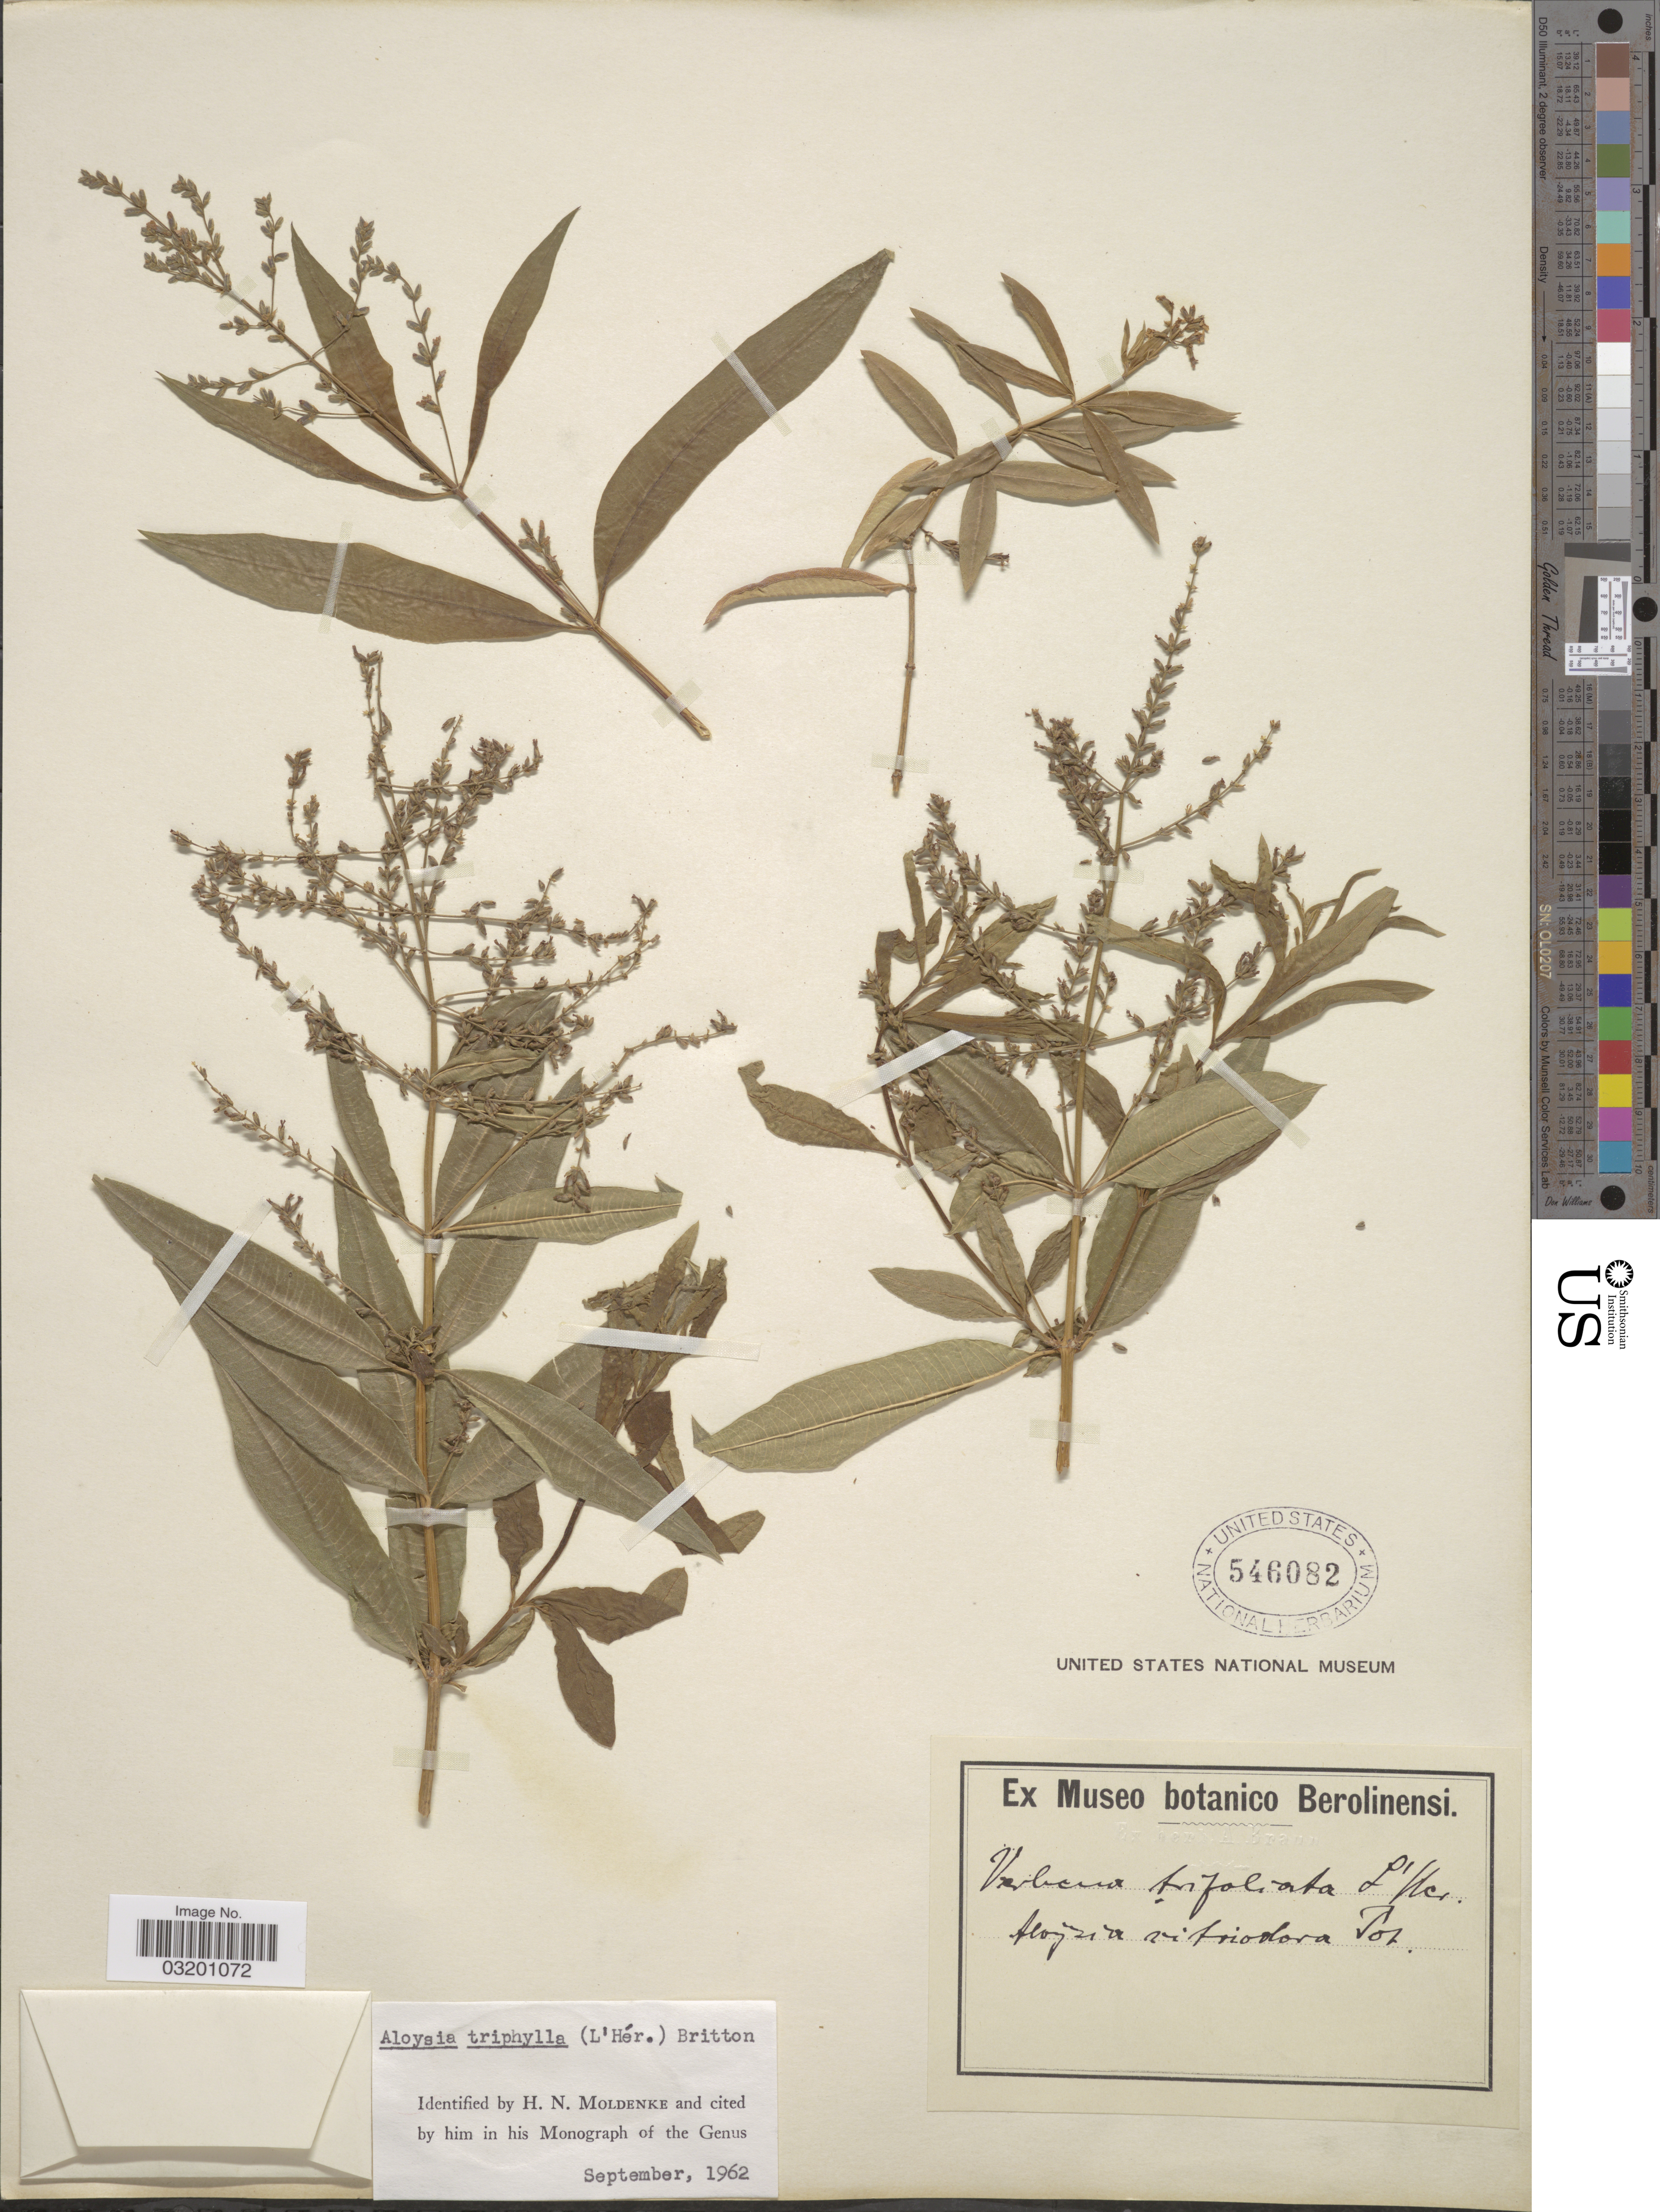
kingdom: Plantae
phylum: Tracheophyta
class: Magnoliopsida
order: Lamiales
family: Verbenaceae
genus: Aloysia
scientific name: Aloysia triphylla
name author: Royle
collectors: ex herb. Museo botanico Berolinensi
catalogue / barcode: US 546082